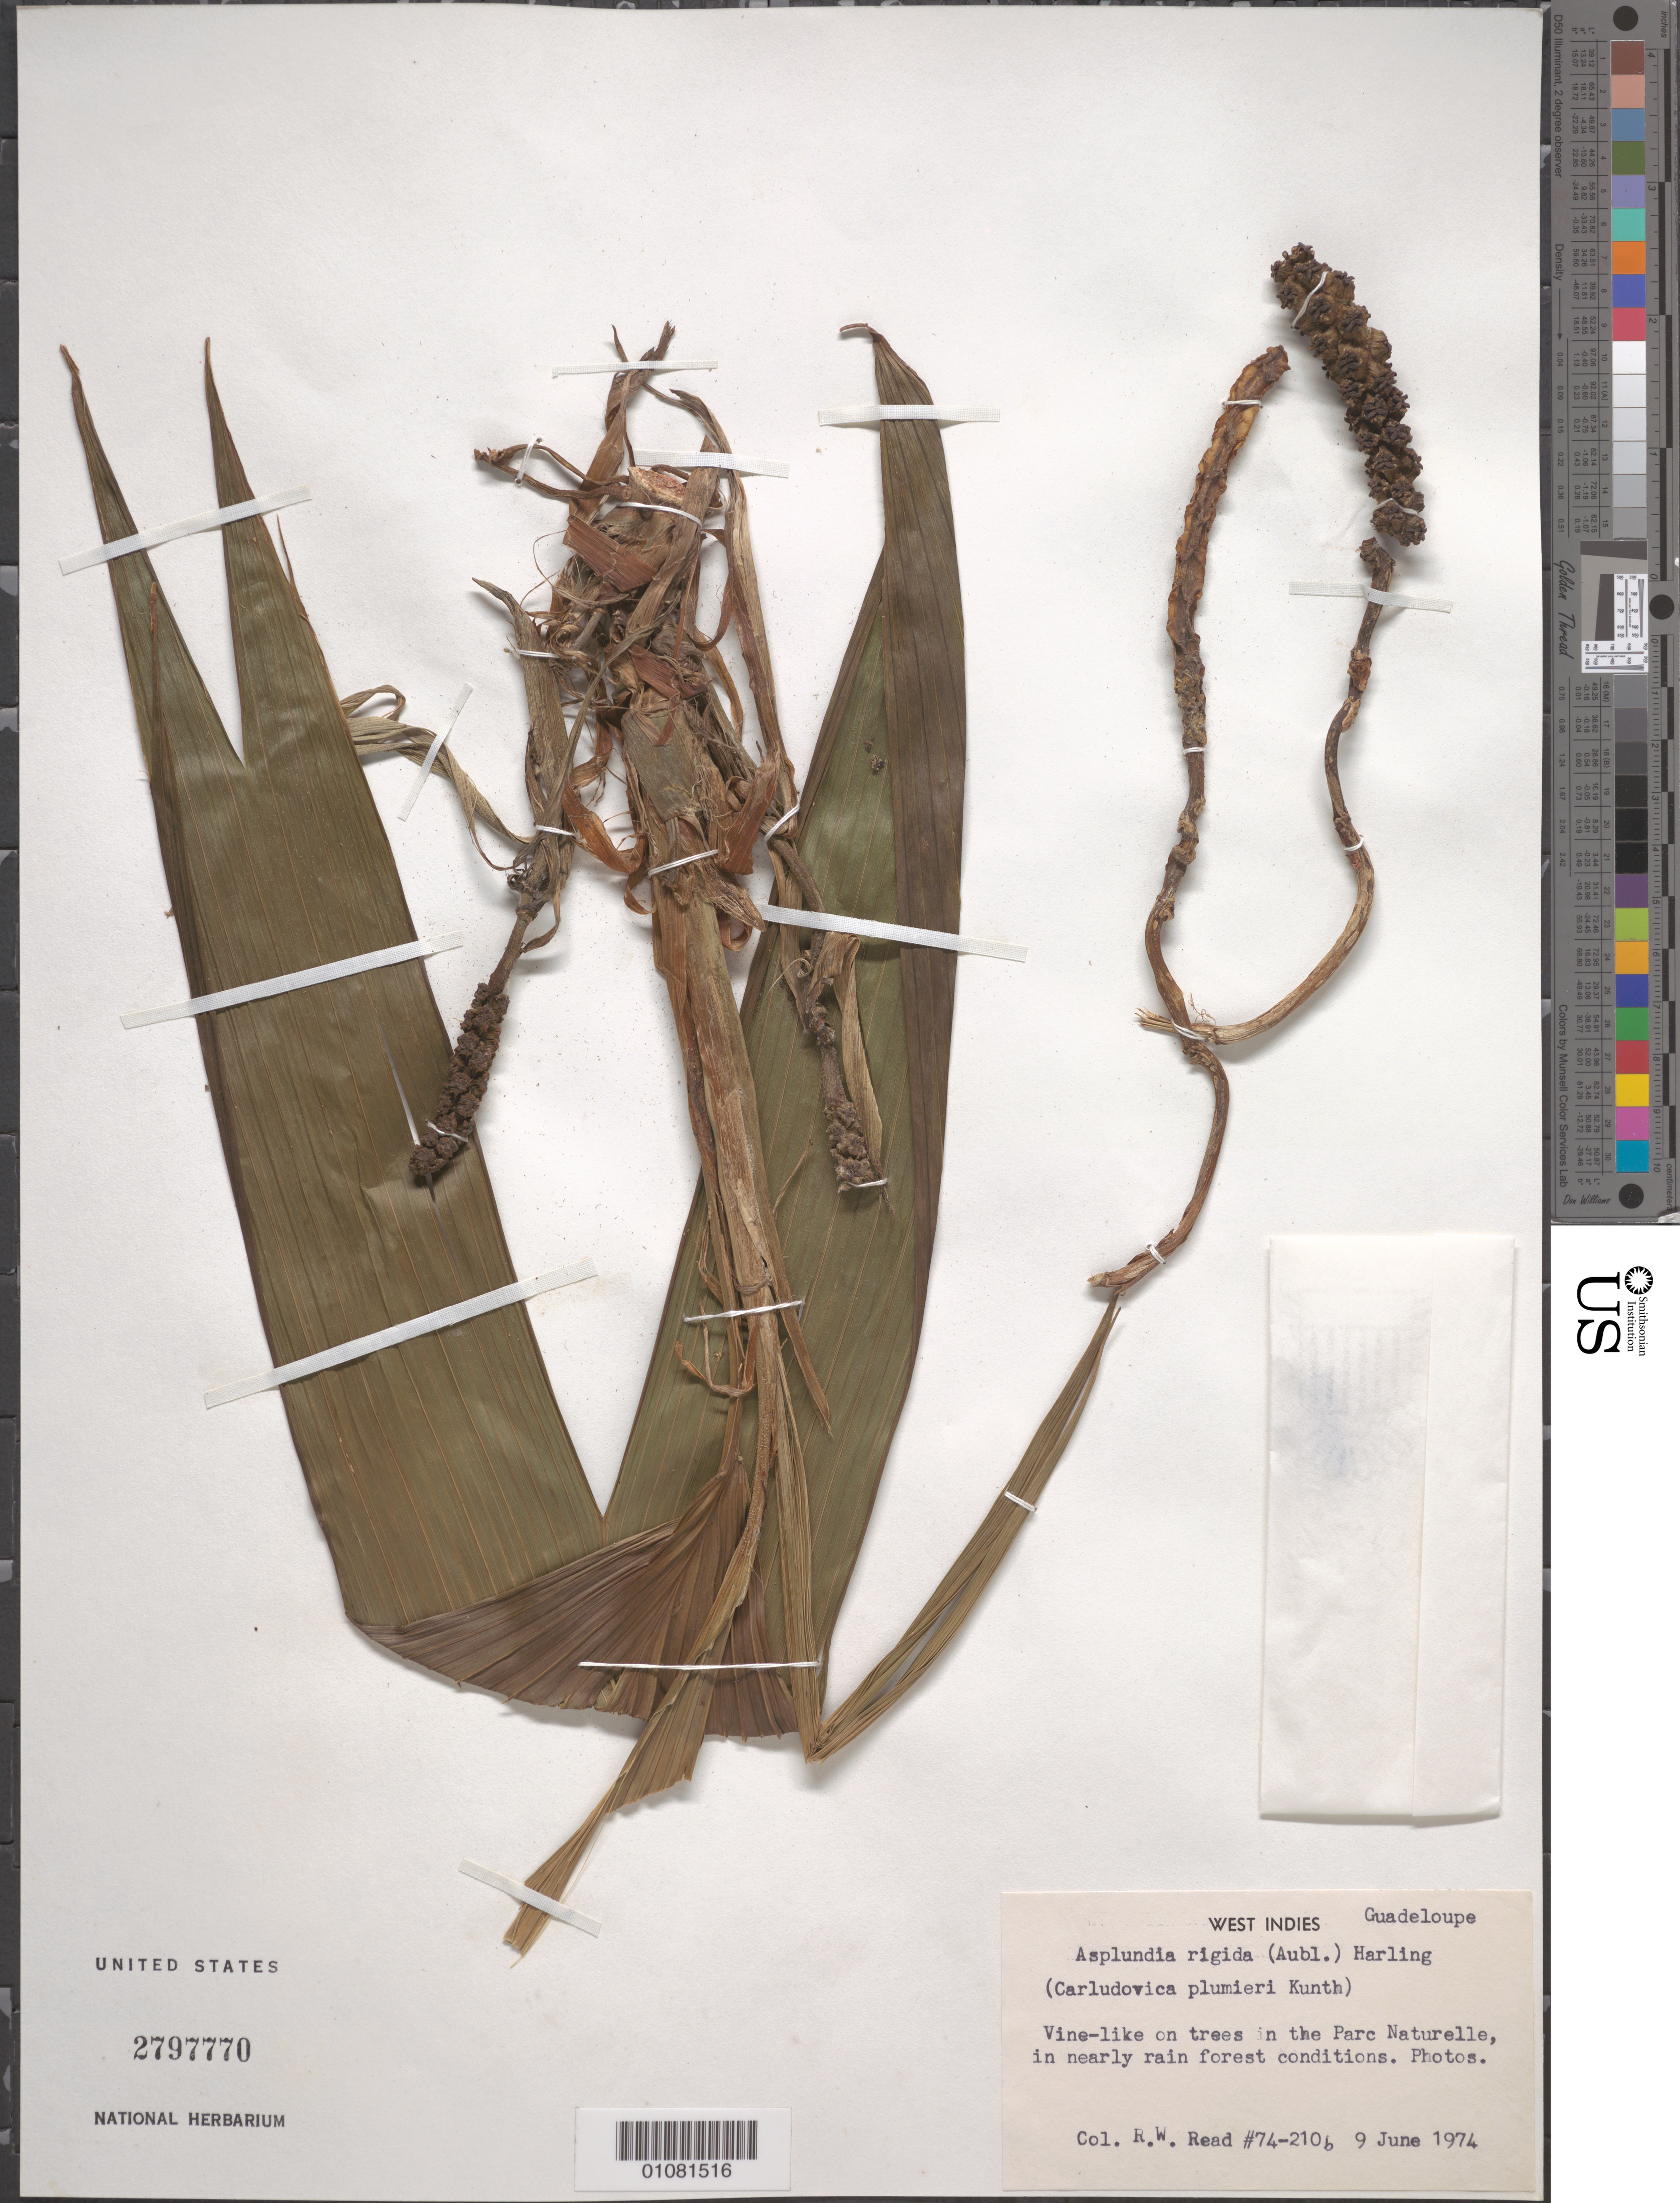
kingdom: Plantae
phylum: Tracheophyta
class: Liliopsida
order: Pandanales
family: Cyclanthaceae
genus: Asplundia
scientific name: Asplundia rigida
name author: (Aubl.) Harling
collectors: R. W. Read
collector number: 74-210b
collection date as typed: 09 Jun 1974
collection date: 1974-06-09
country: Guadeloupe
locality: Parc Naturelle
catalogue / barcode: US 2797770